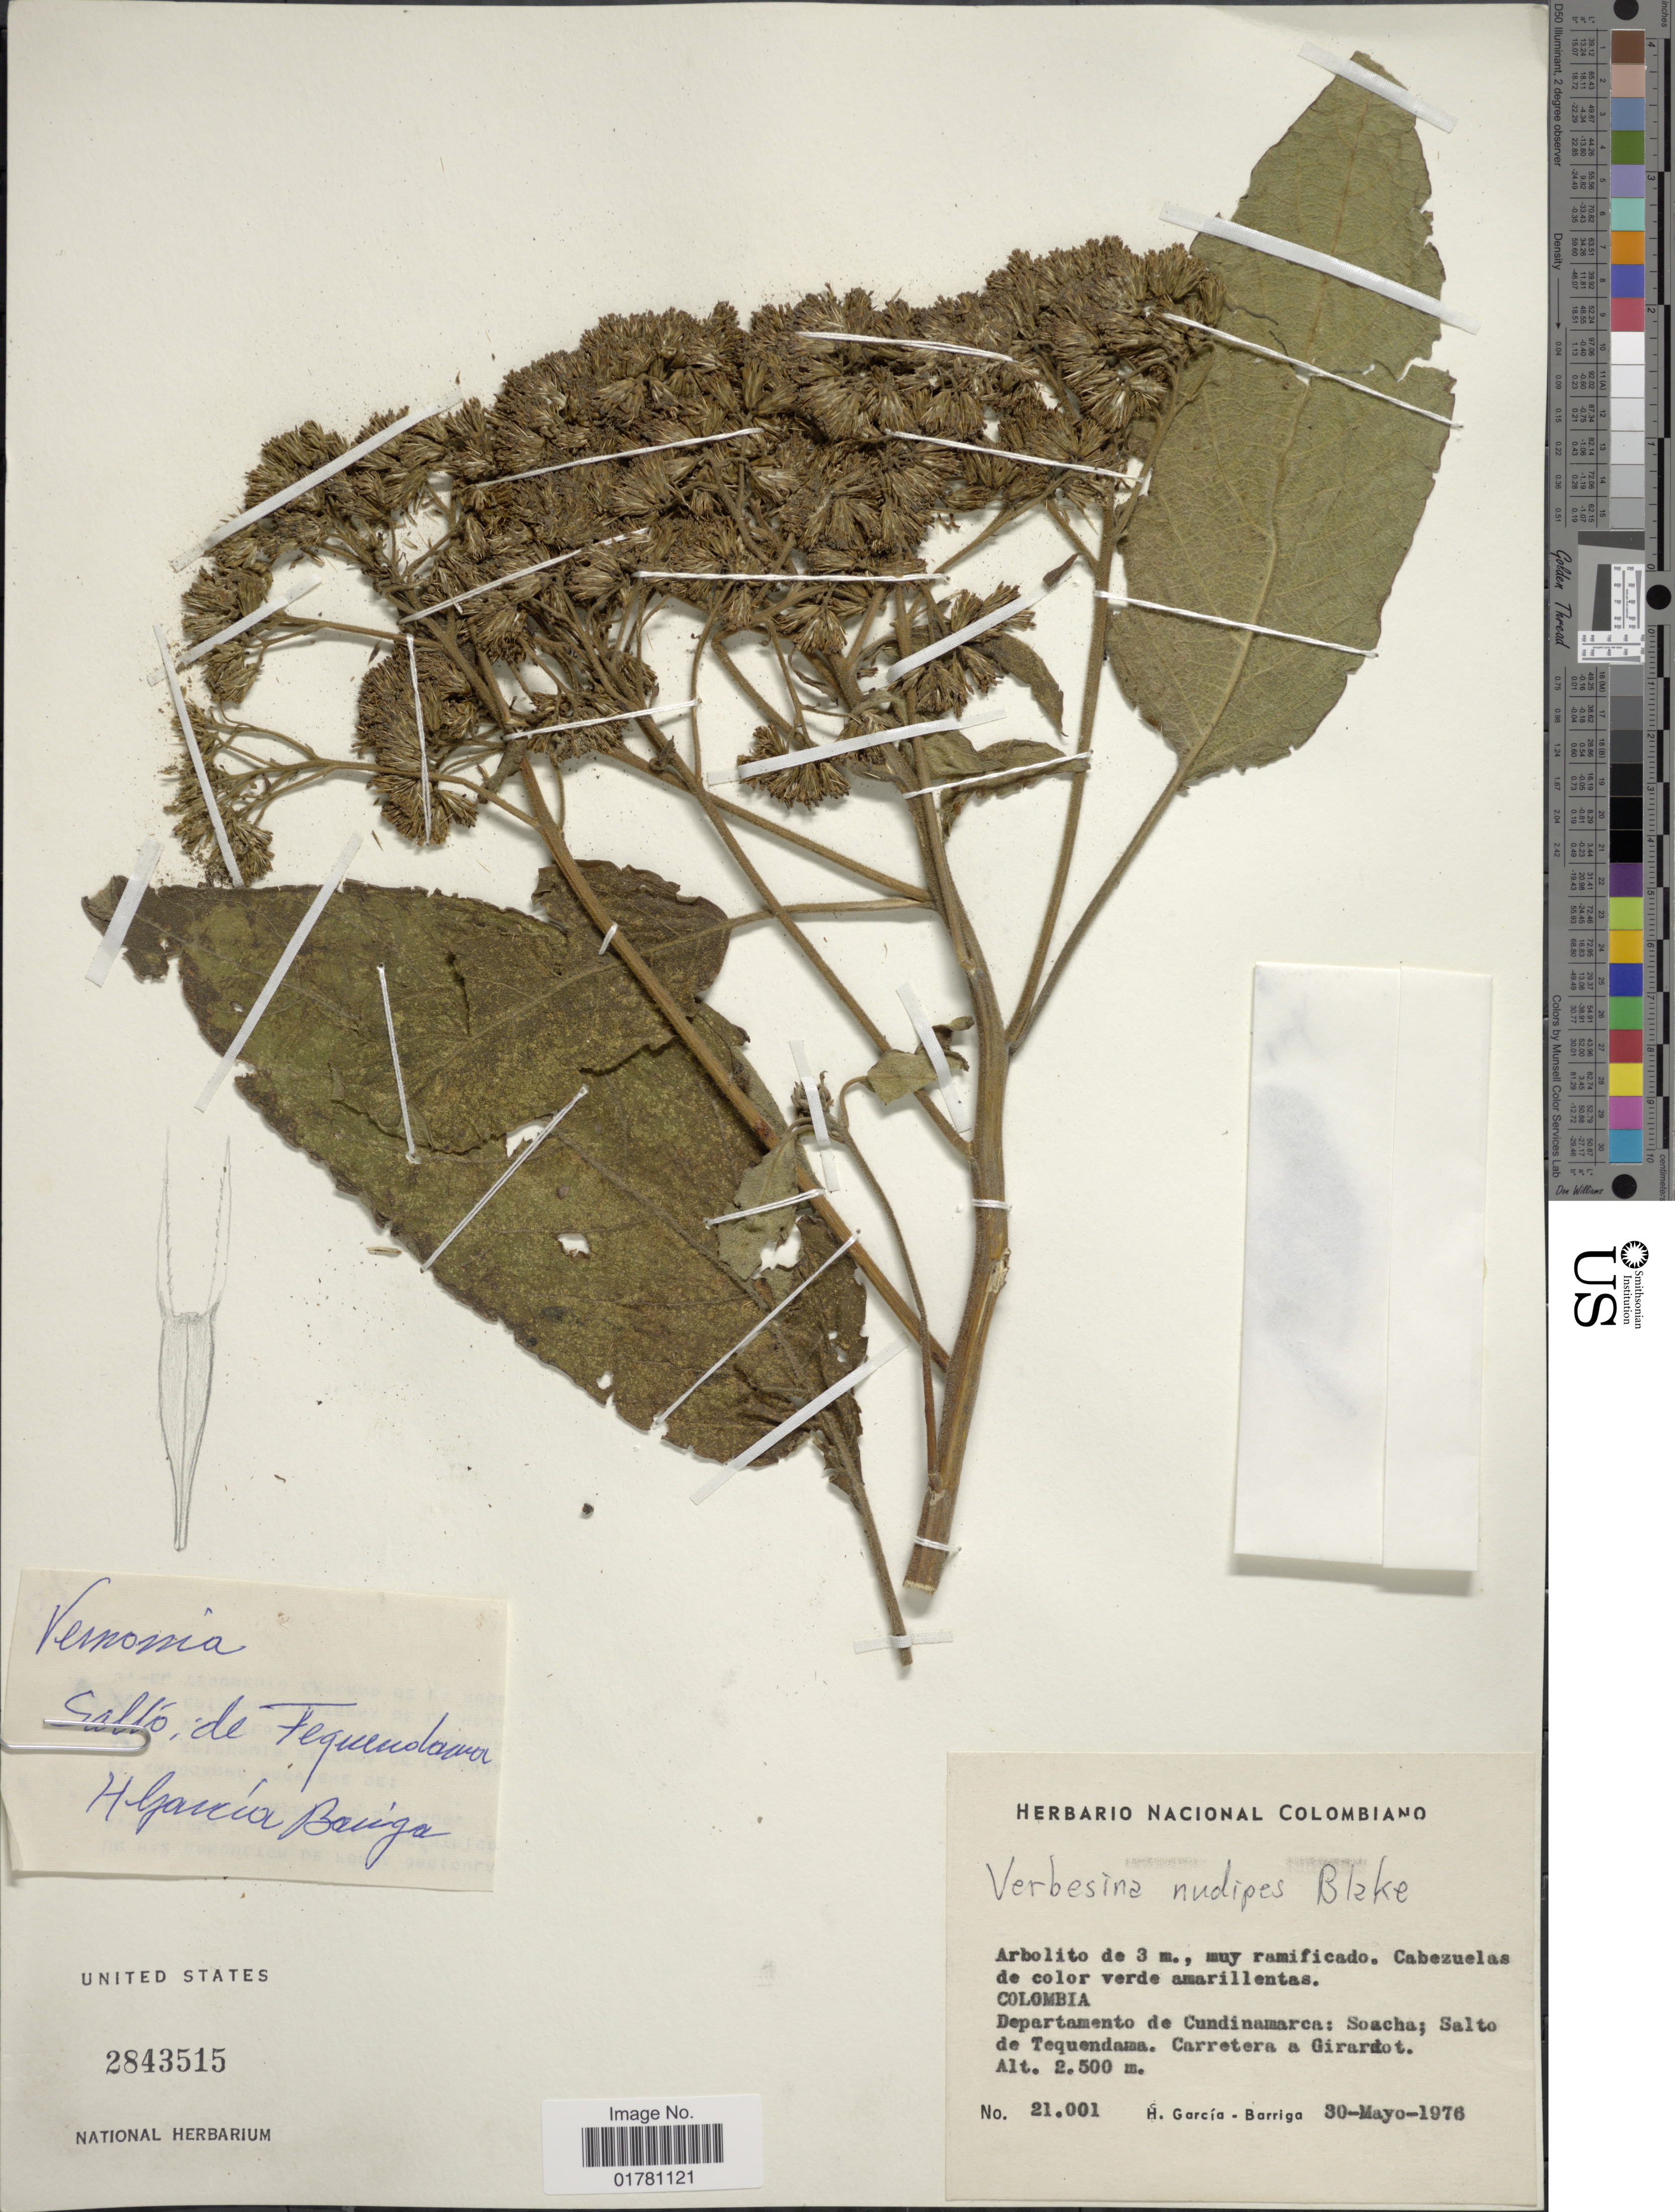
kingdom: Plantae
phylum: Tracheophyta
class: Magnoliopsida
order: Asterales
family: Asteraceae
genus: Verbesina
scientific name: Verbesina nudipes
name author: S.F. Blake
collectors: H. García Barriga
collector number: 21001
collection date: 1976-05-30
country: Colombia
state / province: Cundinamarca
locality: Departamento de Cundinamarca: Soacha; Salto de Tequenda,a. Carretera a Girartot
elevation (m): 2500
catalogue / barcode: US 2843515